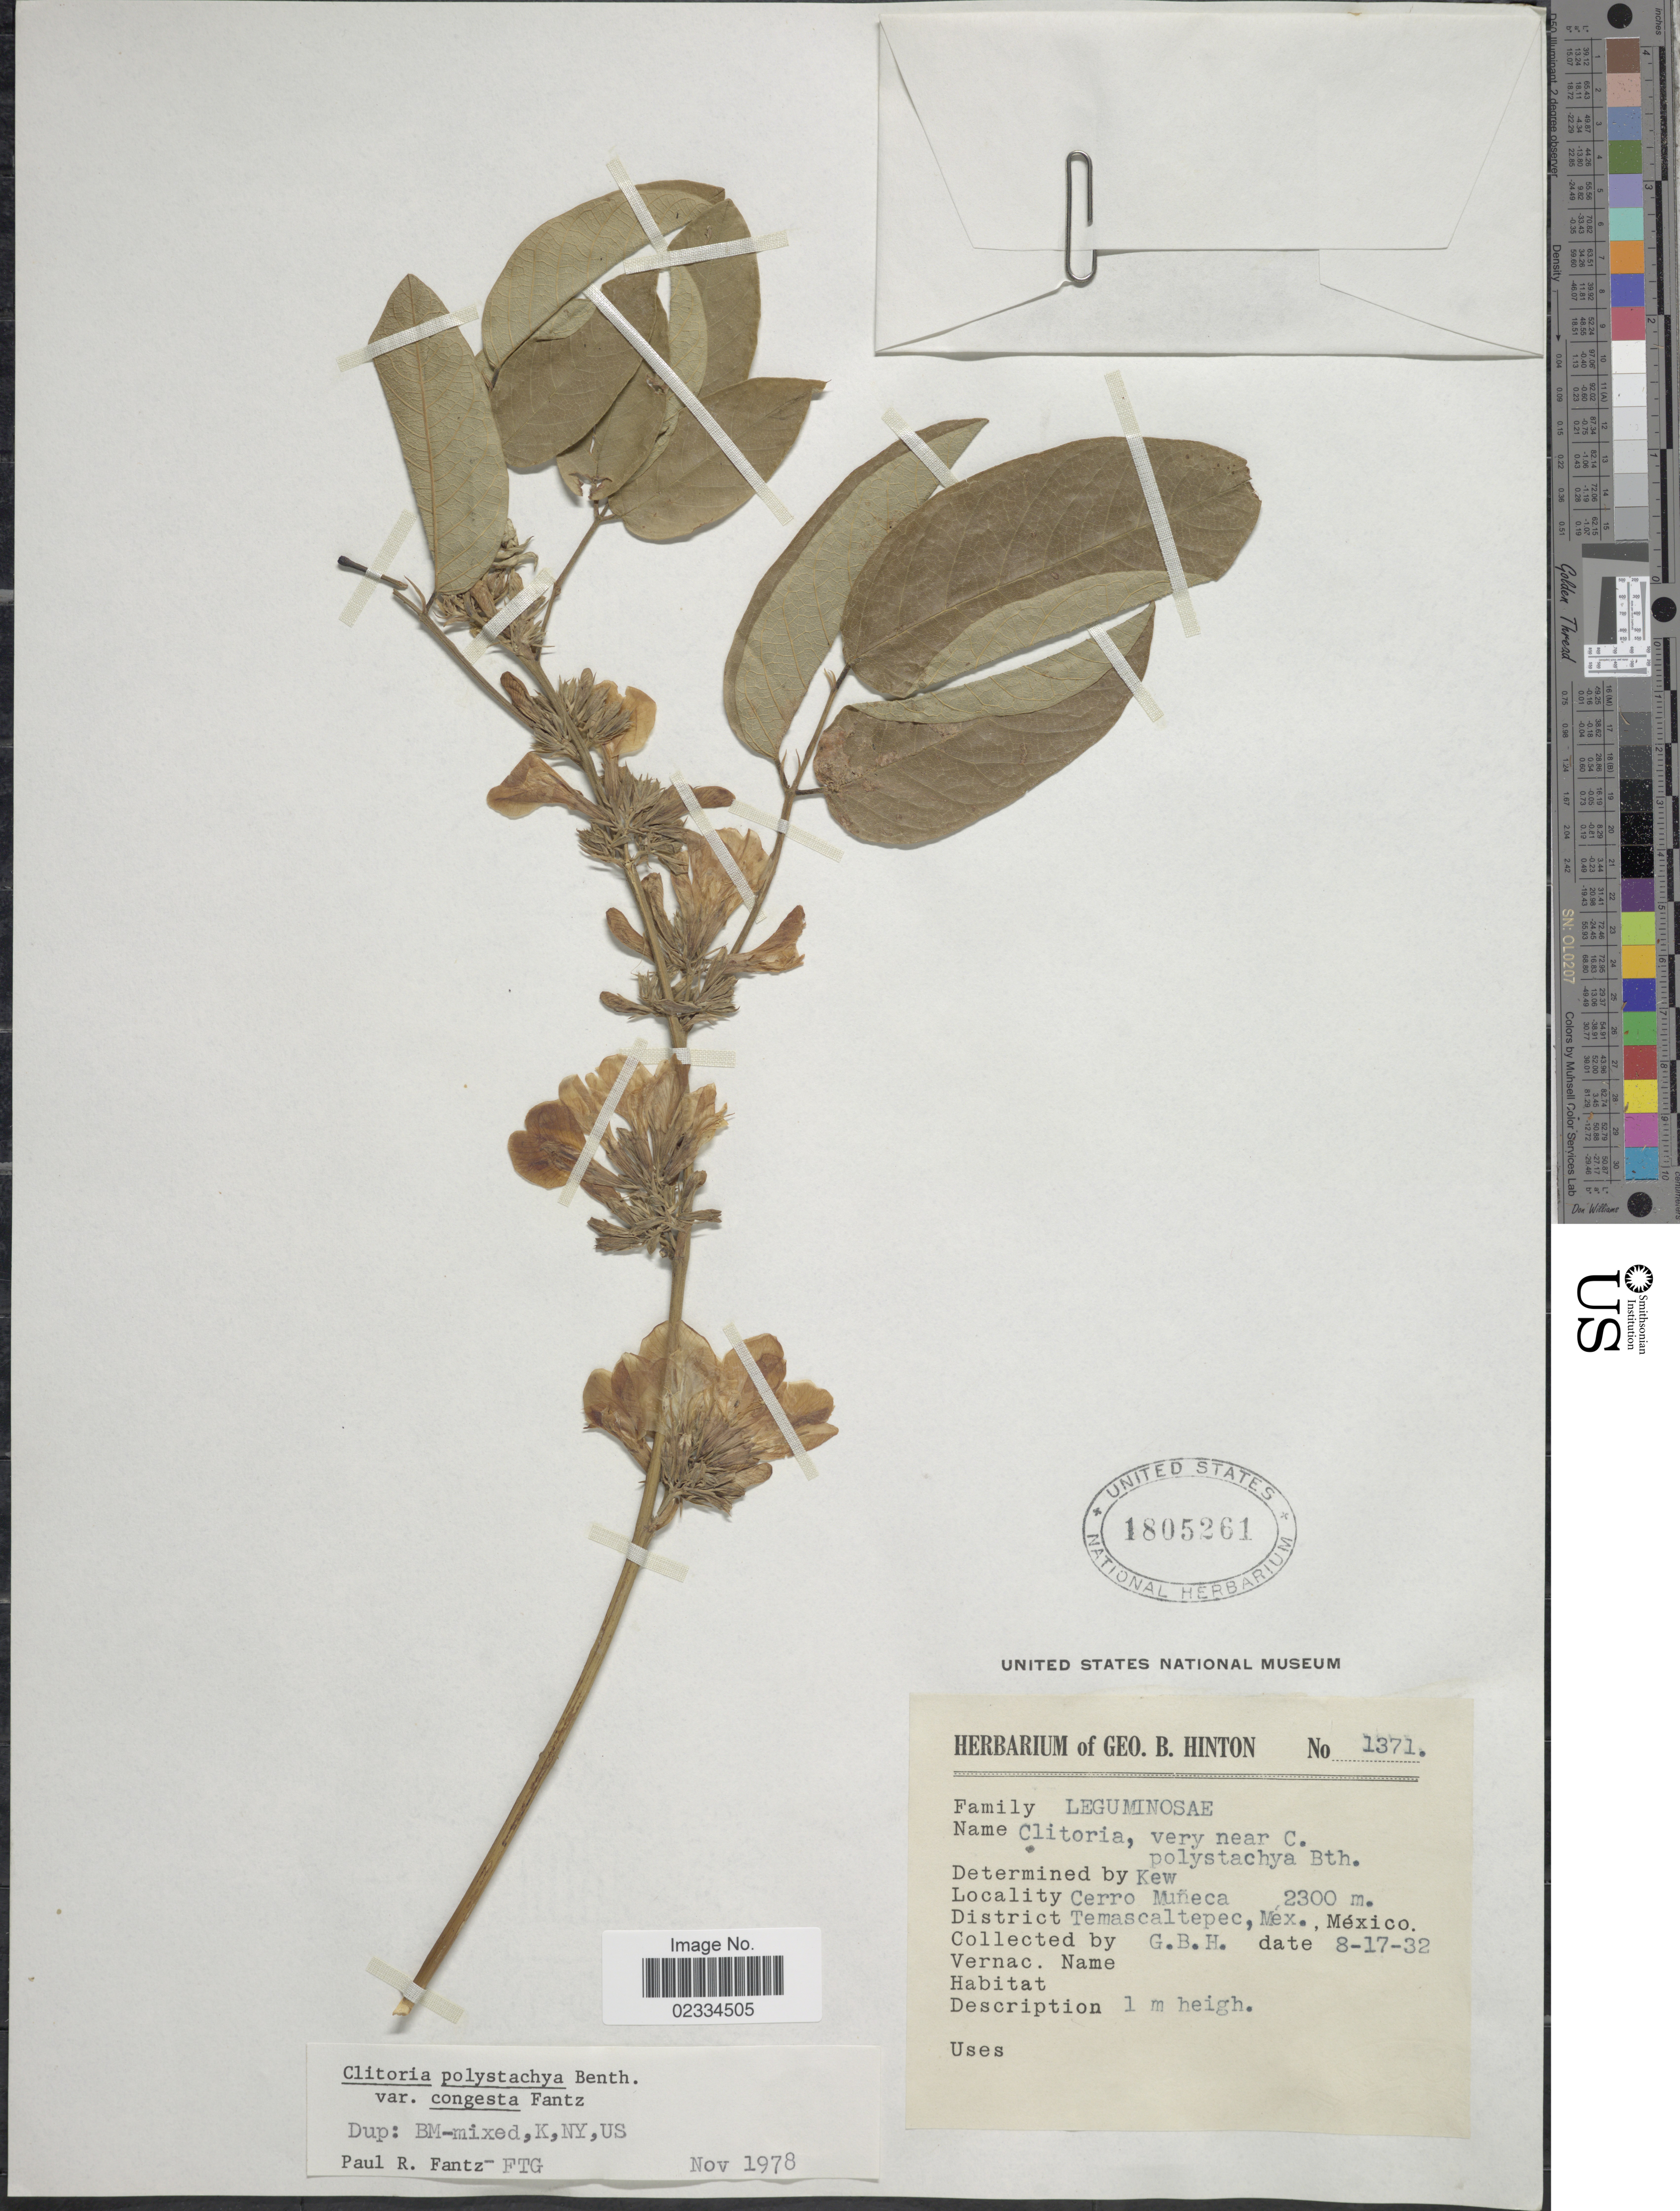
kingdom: Plantae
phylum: Tracheophyta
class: Magnoliopsida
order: Fabales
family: Fabaceae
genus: Clitoria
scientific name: Clitoria polystachya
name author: Benth.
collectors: G. B. Hinton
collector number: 1371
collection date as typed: Transcribed d/m/y: 17/8/32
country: Mexico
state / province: México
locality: Cerro Muneca, District Temascaltepec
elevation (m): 2300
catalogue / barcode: US 1805261